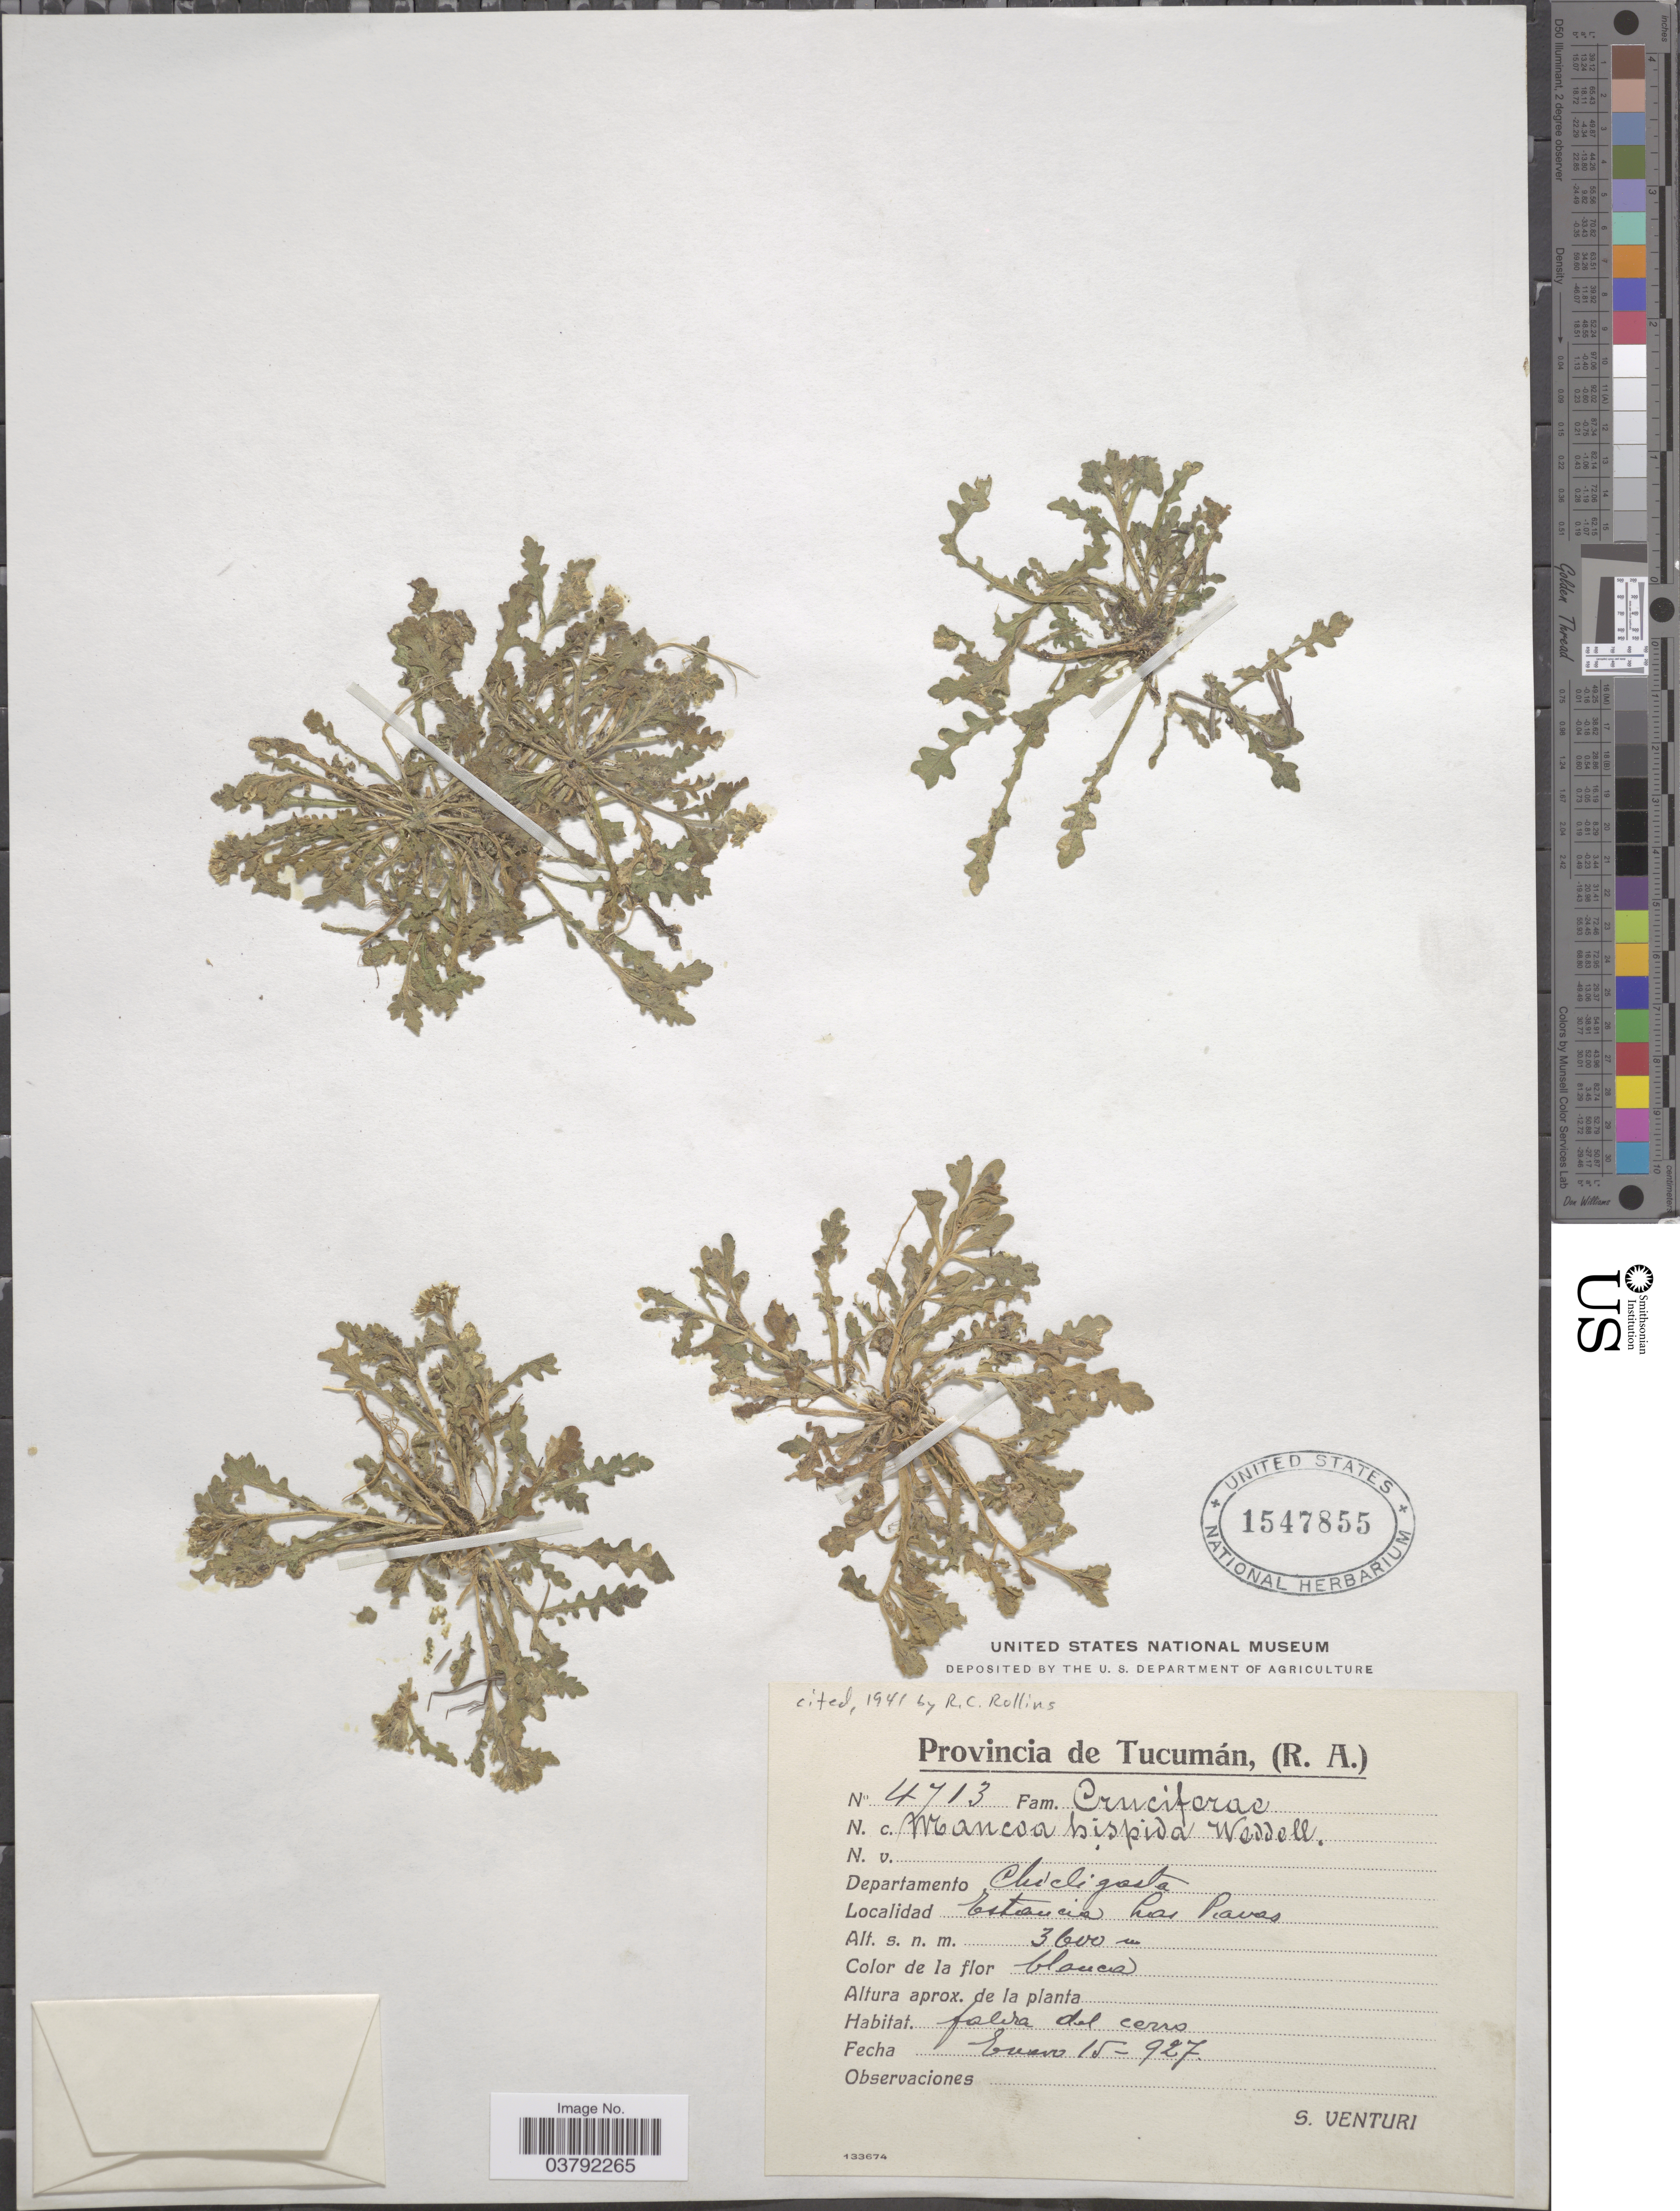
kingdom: Plantae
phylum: Tracheophyta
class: Magnoliopsida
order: Brassicales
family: Brassicaceae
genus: Mancoa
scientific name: Mancoa hispida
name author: Wedd.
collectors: S. Venturi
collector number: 4713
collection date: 1927-01-15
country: Argentina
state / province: Tucuman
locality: Departamento Chicligasta. Estancia Las Pavas.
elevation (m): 3600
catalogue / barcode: US 1547855